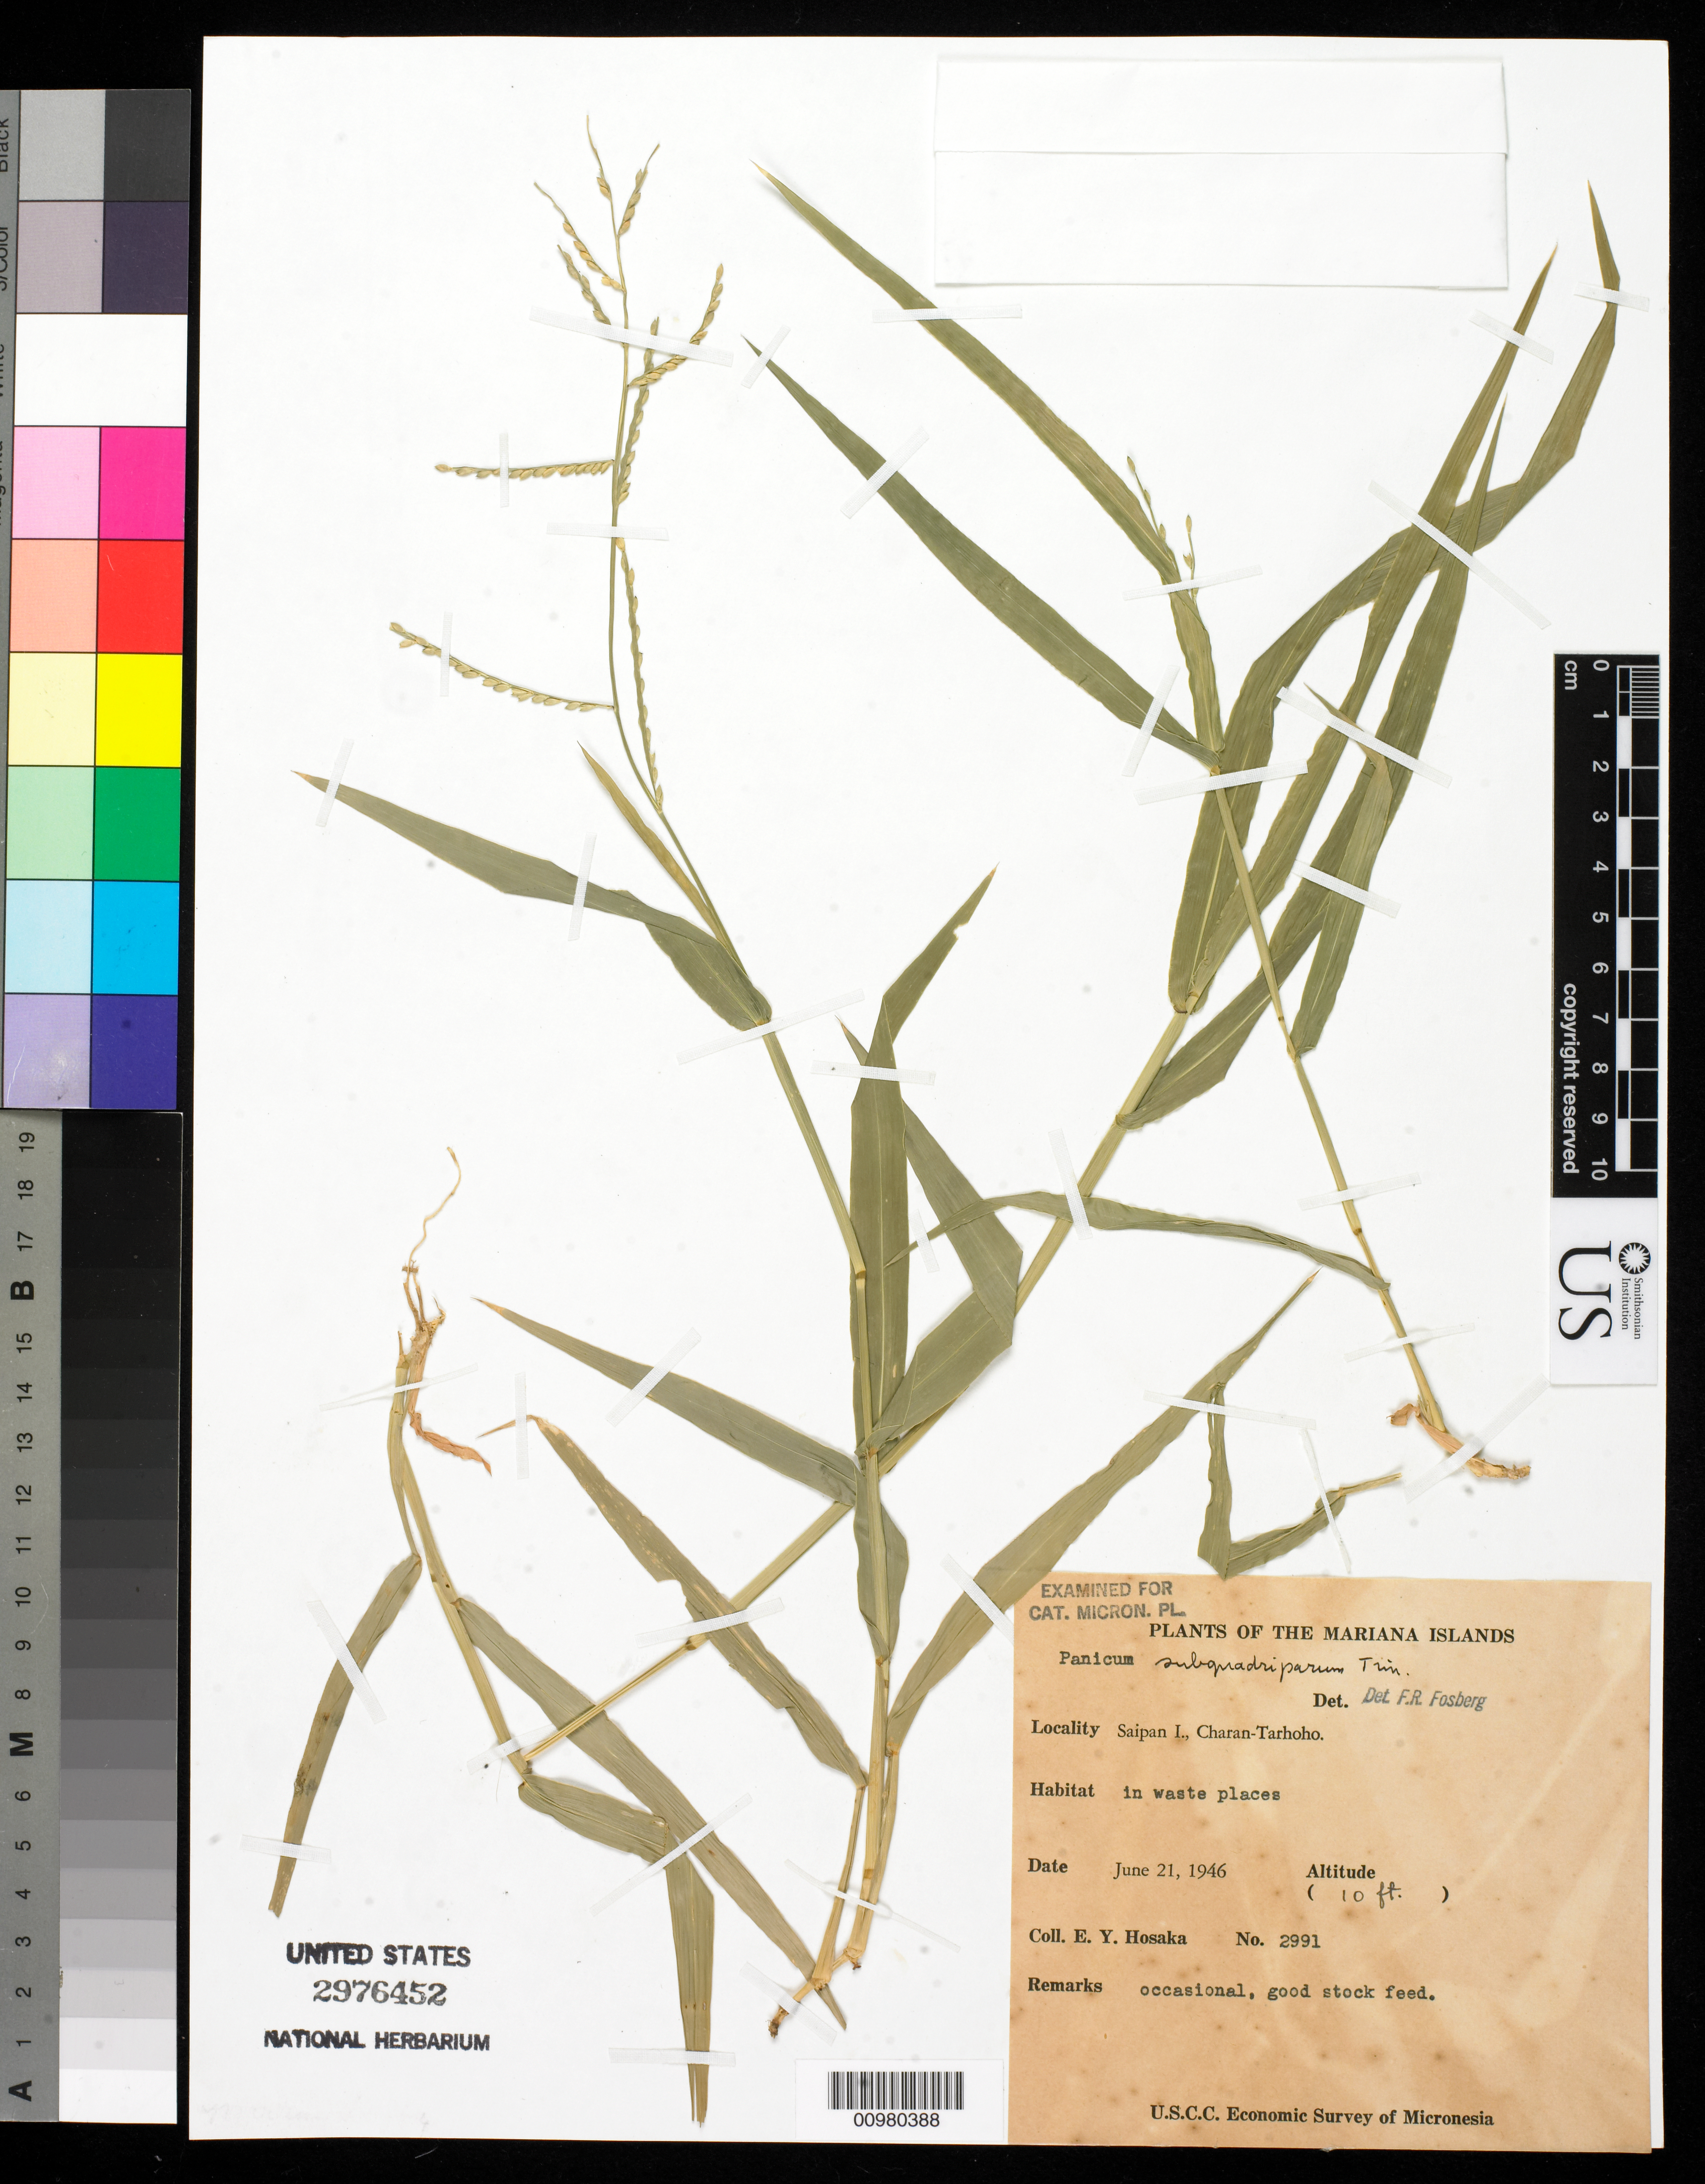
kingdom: Plantae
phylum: Tracheophyta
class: Liliopsida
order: Poales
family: Poaceae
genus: Panicum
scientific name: Panicum subquadriparum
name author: Trin.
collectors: E. Y. Hosaka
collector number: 2991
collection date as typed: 21 Jun 1946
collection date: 1946-06-21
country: Northern Mariana Islands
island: Saipan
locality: Mariana Islands. Charan-Tarhoho. In waste places.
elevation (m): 3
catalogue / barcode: US 2976452